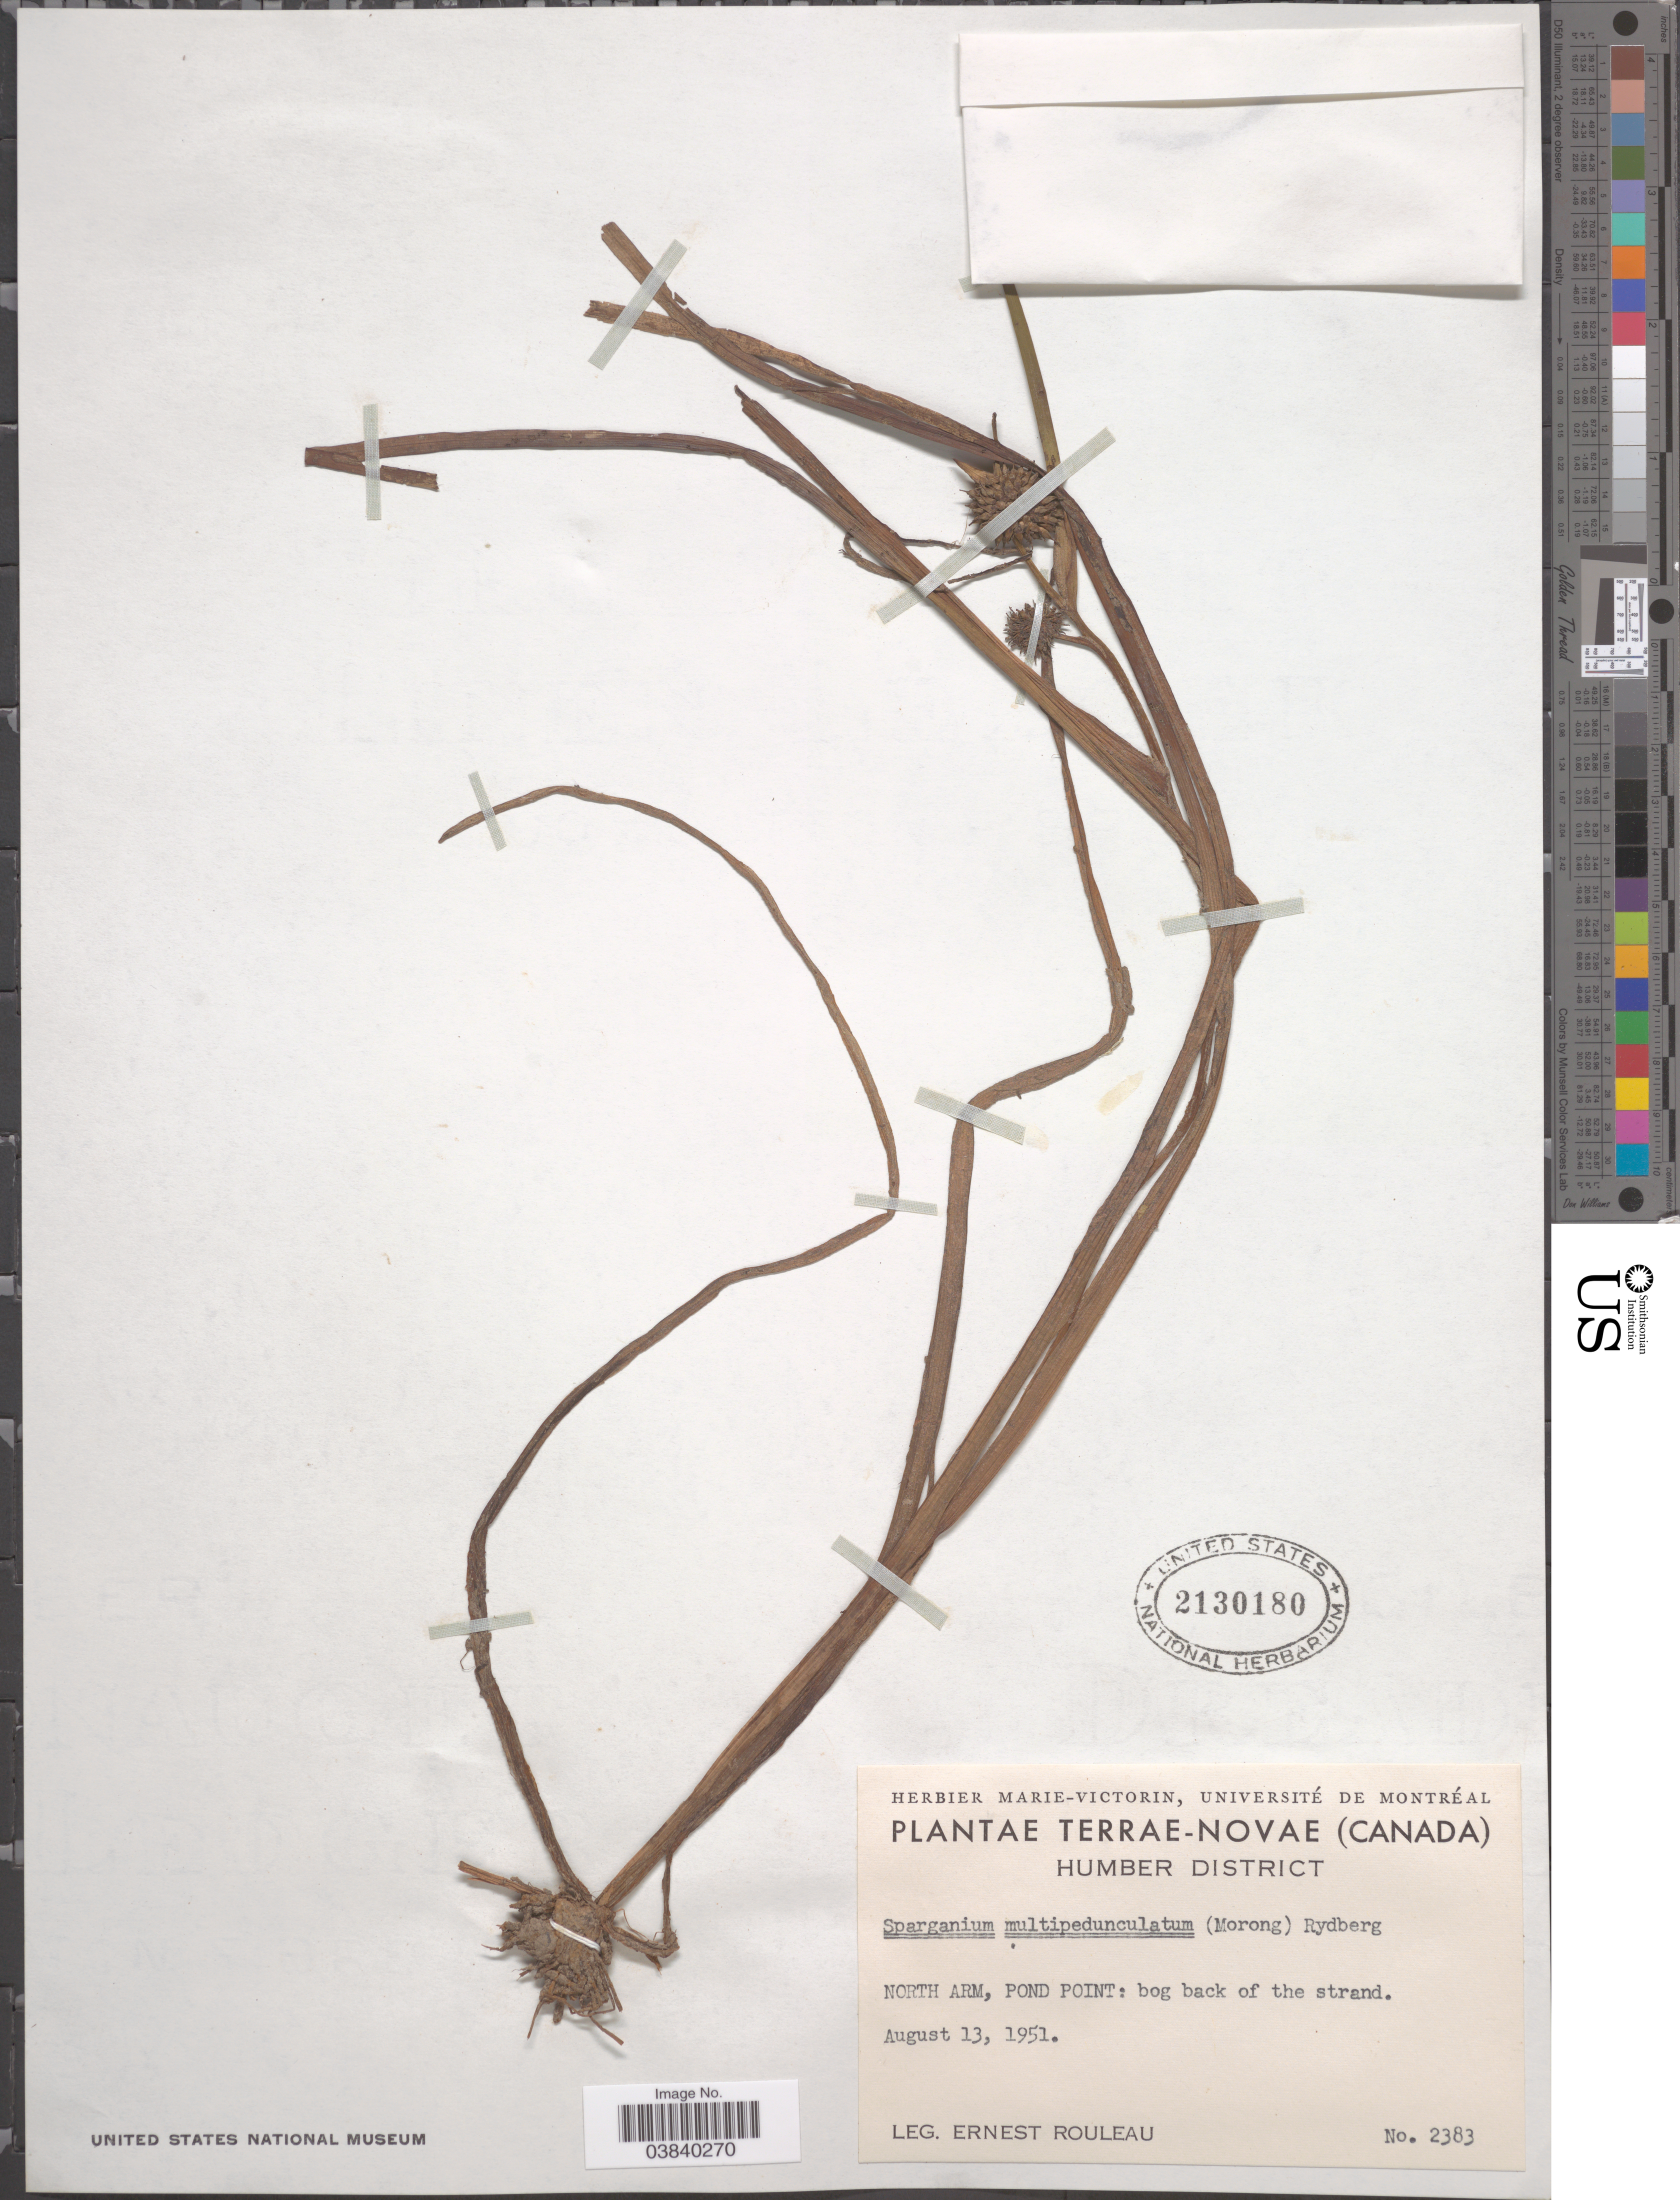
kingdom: Plantae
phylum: Tracheophyta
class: Liliopsida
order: Poales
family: Typhaceae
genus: Sparganium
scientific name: Sparganium emersum var. multipedunculatum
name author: (Morong) Reveal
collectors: E. Rouleau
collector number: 2383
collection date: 1951-08-13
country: Canada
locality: Terrae-Novae. Humber District. North Arm, Pond Point: bog back of the strand.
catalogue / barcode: US 2130180